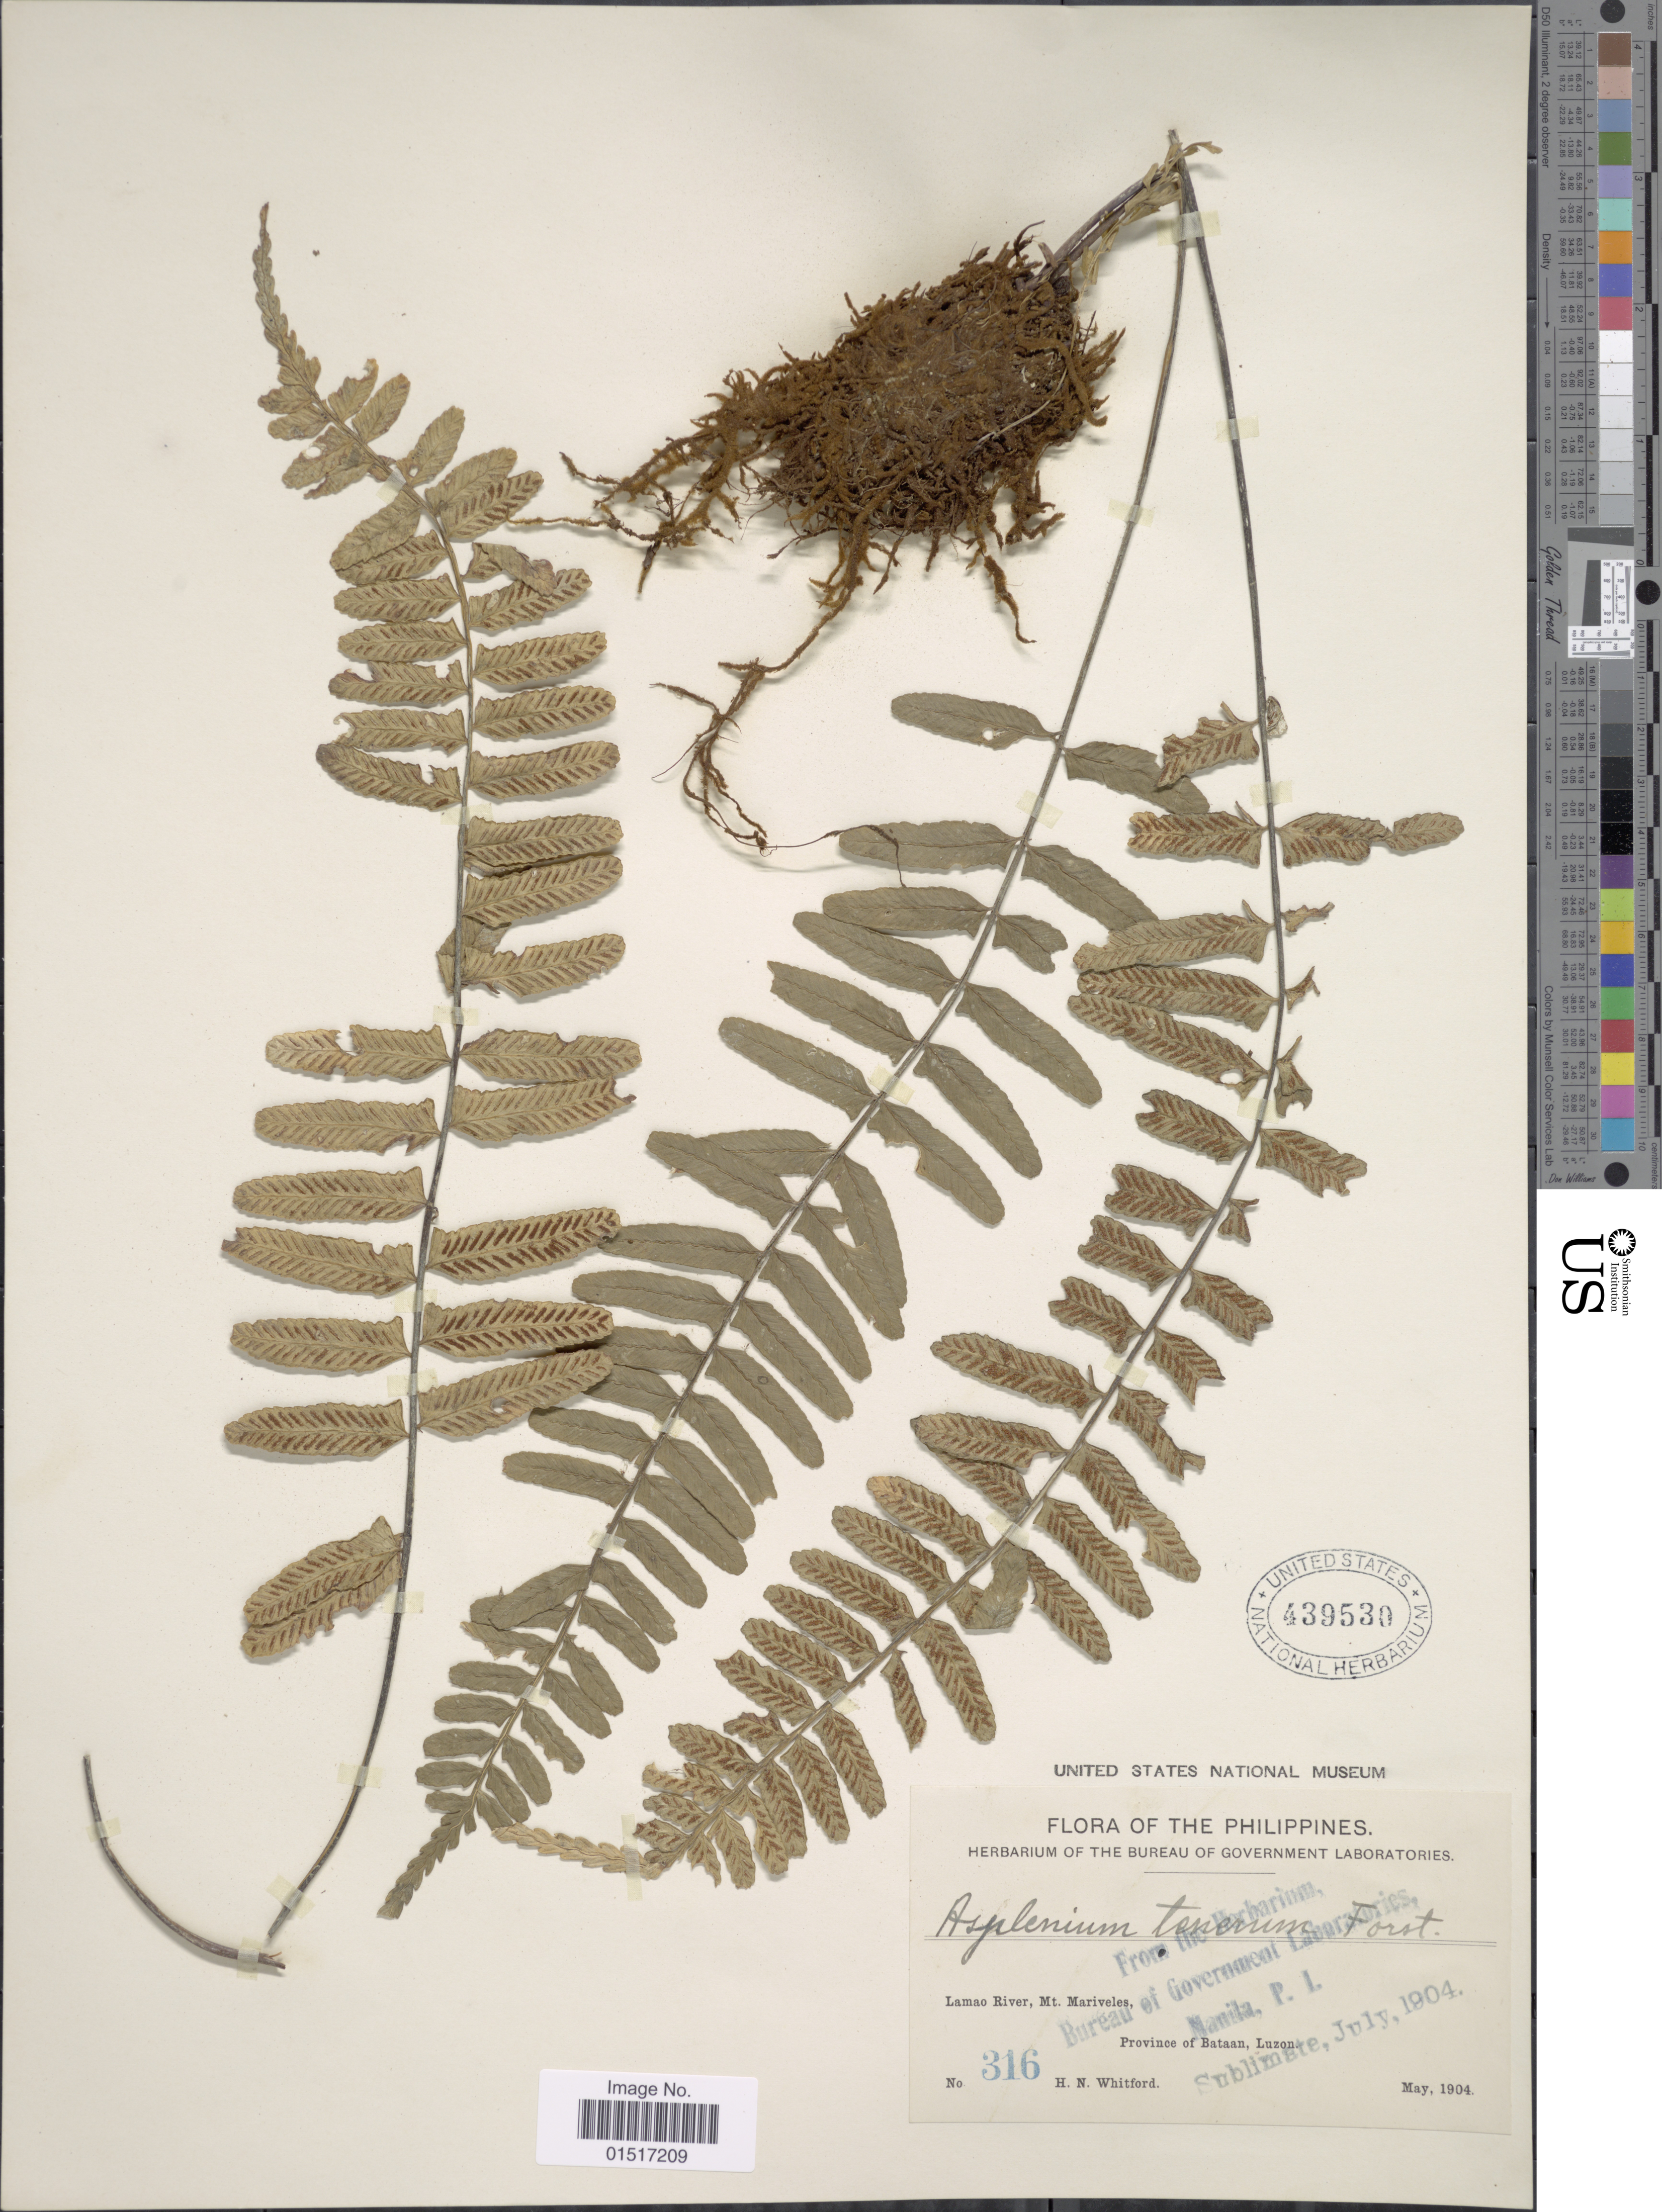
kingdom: Plantae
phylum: Tracheophyta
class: Polypodiopsida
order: Polypodiales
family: Aspleniaceae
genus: Asplenium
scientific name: Asplenium tenerum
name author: G. Forst.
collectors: H. N. Whitford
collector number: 316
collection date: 1904-05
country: Philippines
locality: Lamao River, Mt. Mariveles, Province of Bataan. Luzon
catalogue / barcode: US 439530